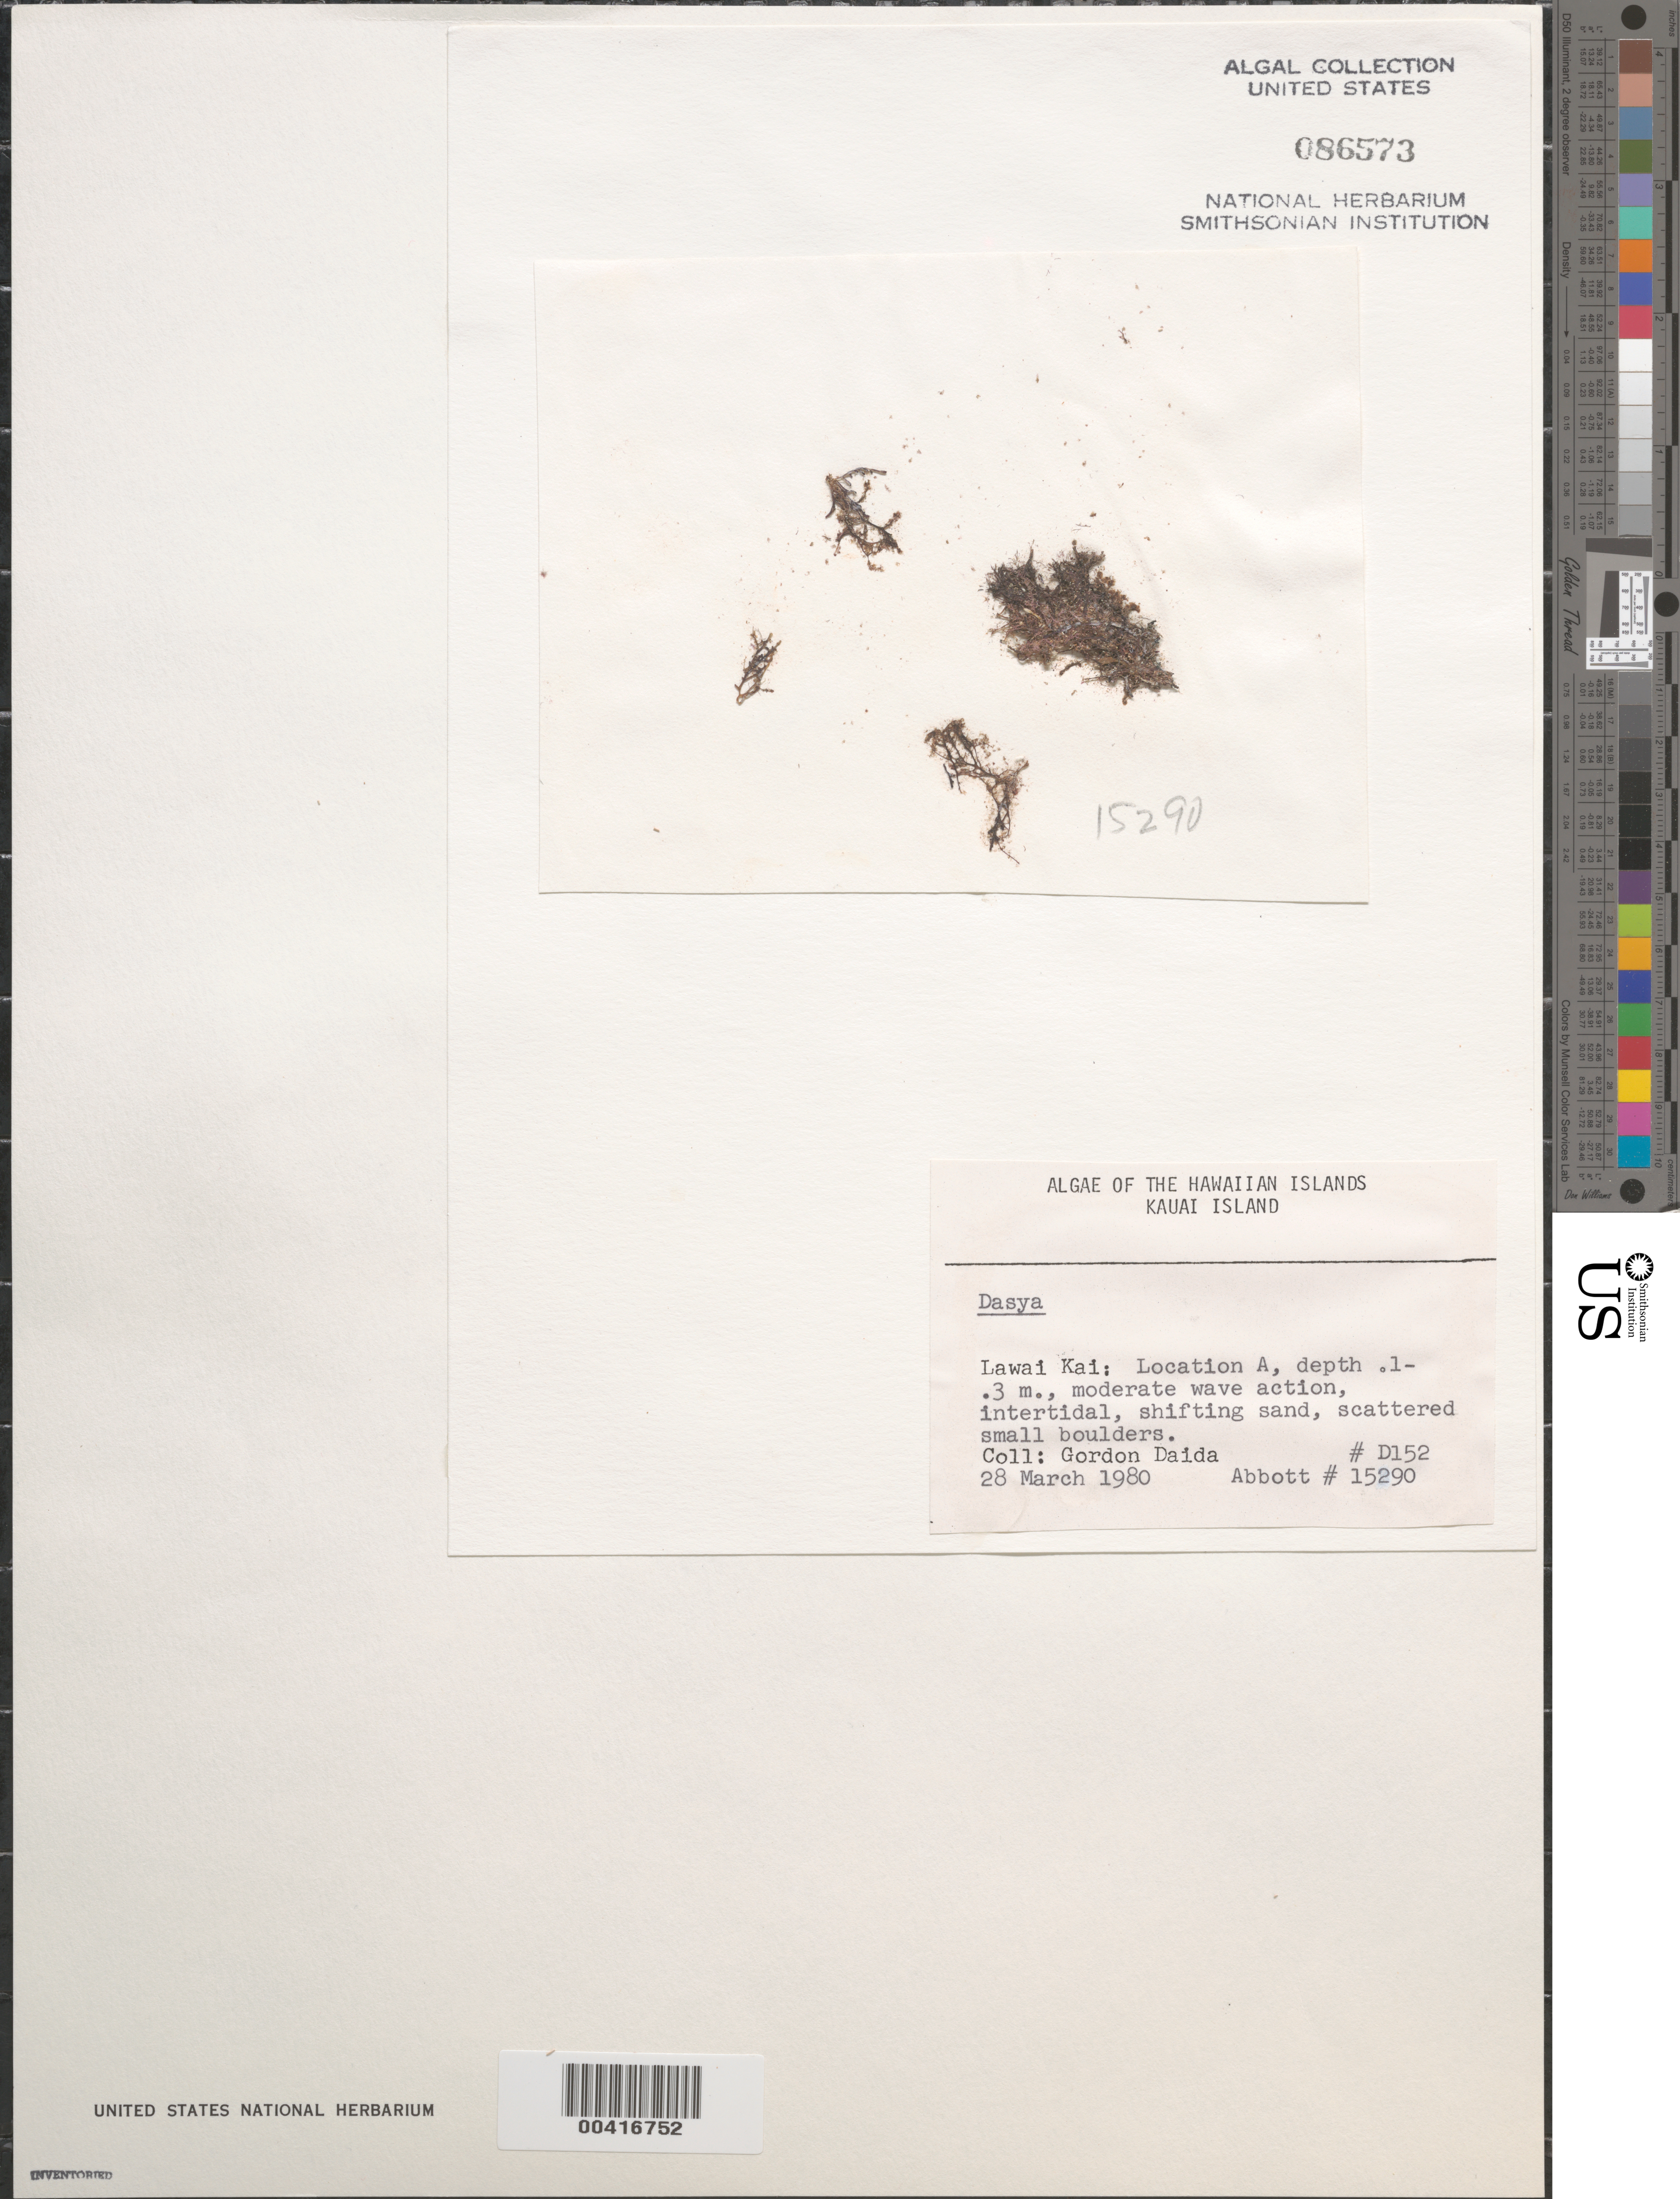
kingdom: Plantae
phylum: Rhodophyta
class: Florideophyceae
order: Ceramiales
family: Dasyaceae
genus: Dasya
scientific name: Dasya sp.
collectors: G. Daida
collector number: D152 & IAA 15290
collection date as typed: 28 Mar 1980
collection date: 1980-03-28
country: United States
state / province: Hawaii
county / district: Kauai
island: Kaua'i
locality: Lawai Kai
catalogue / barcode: US 86573